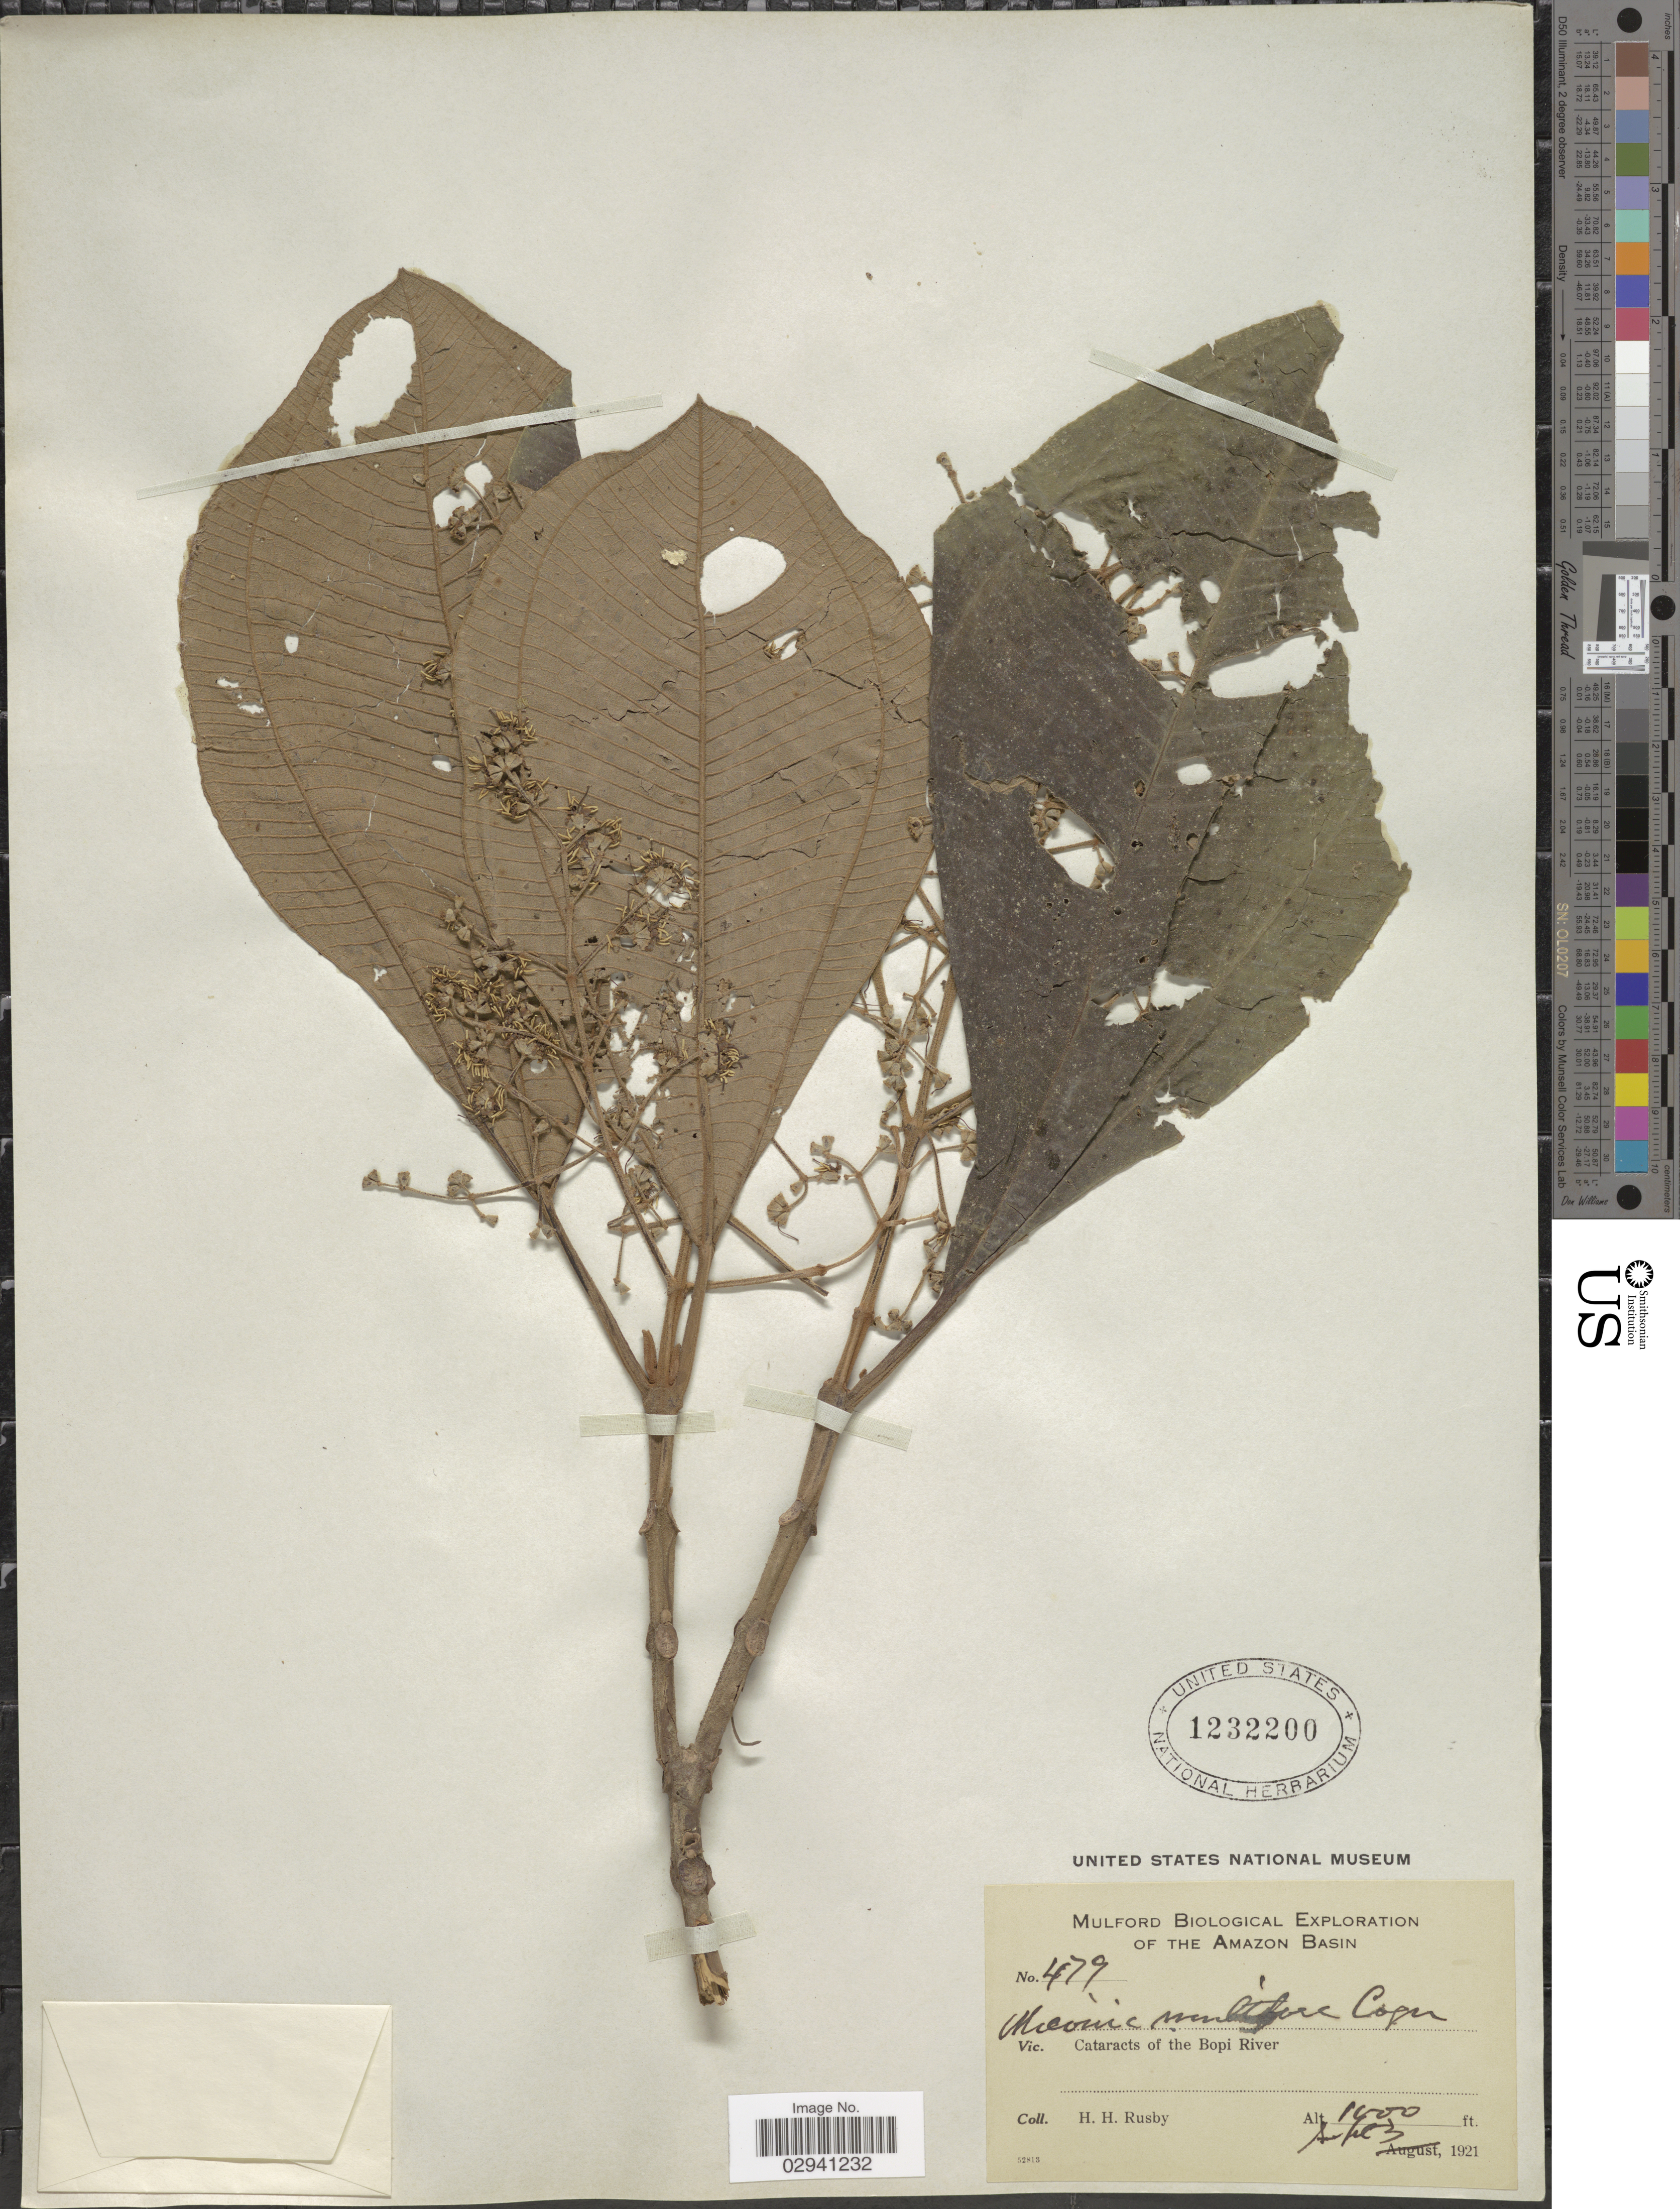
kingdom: Plantae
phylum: Tracheophyta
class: Magnoliopsida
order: Myrtales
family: Melastomataceae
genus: Miconia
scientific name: Miconia multiflora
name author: Cogn.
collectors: H. H. Rusby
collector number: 479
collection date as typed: Sept 3, 1921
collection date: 1921-09-03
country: Bolivia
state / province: La Paz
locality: Cataracts of the Bopi River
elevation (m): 305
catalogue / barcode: US 1232200